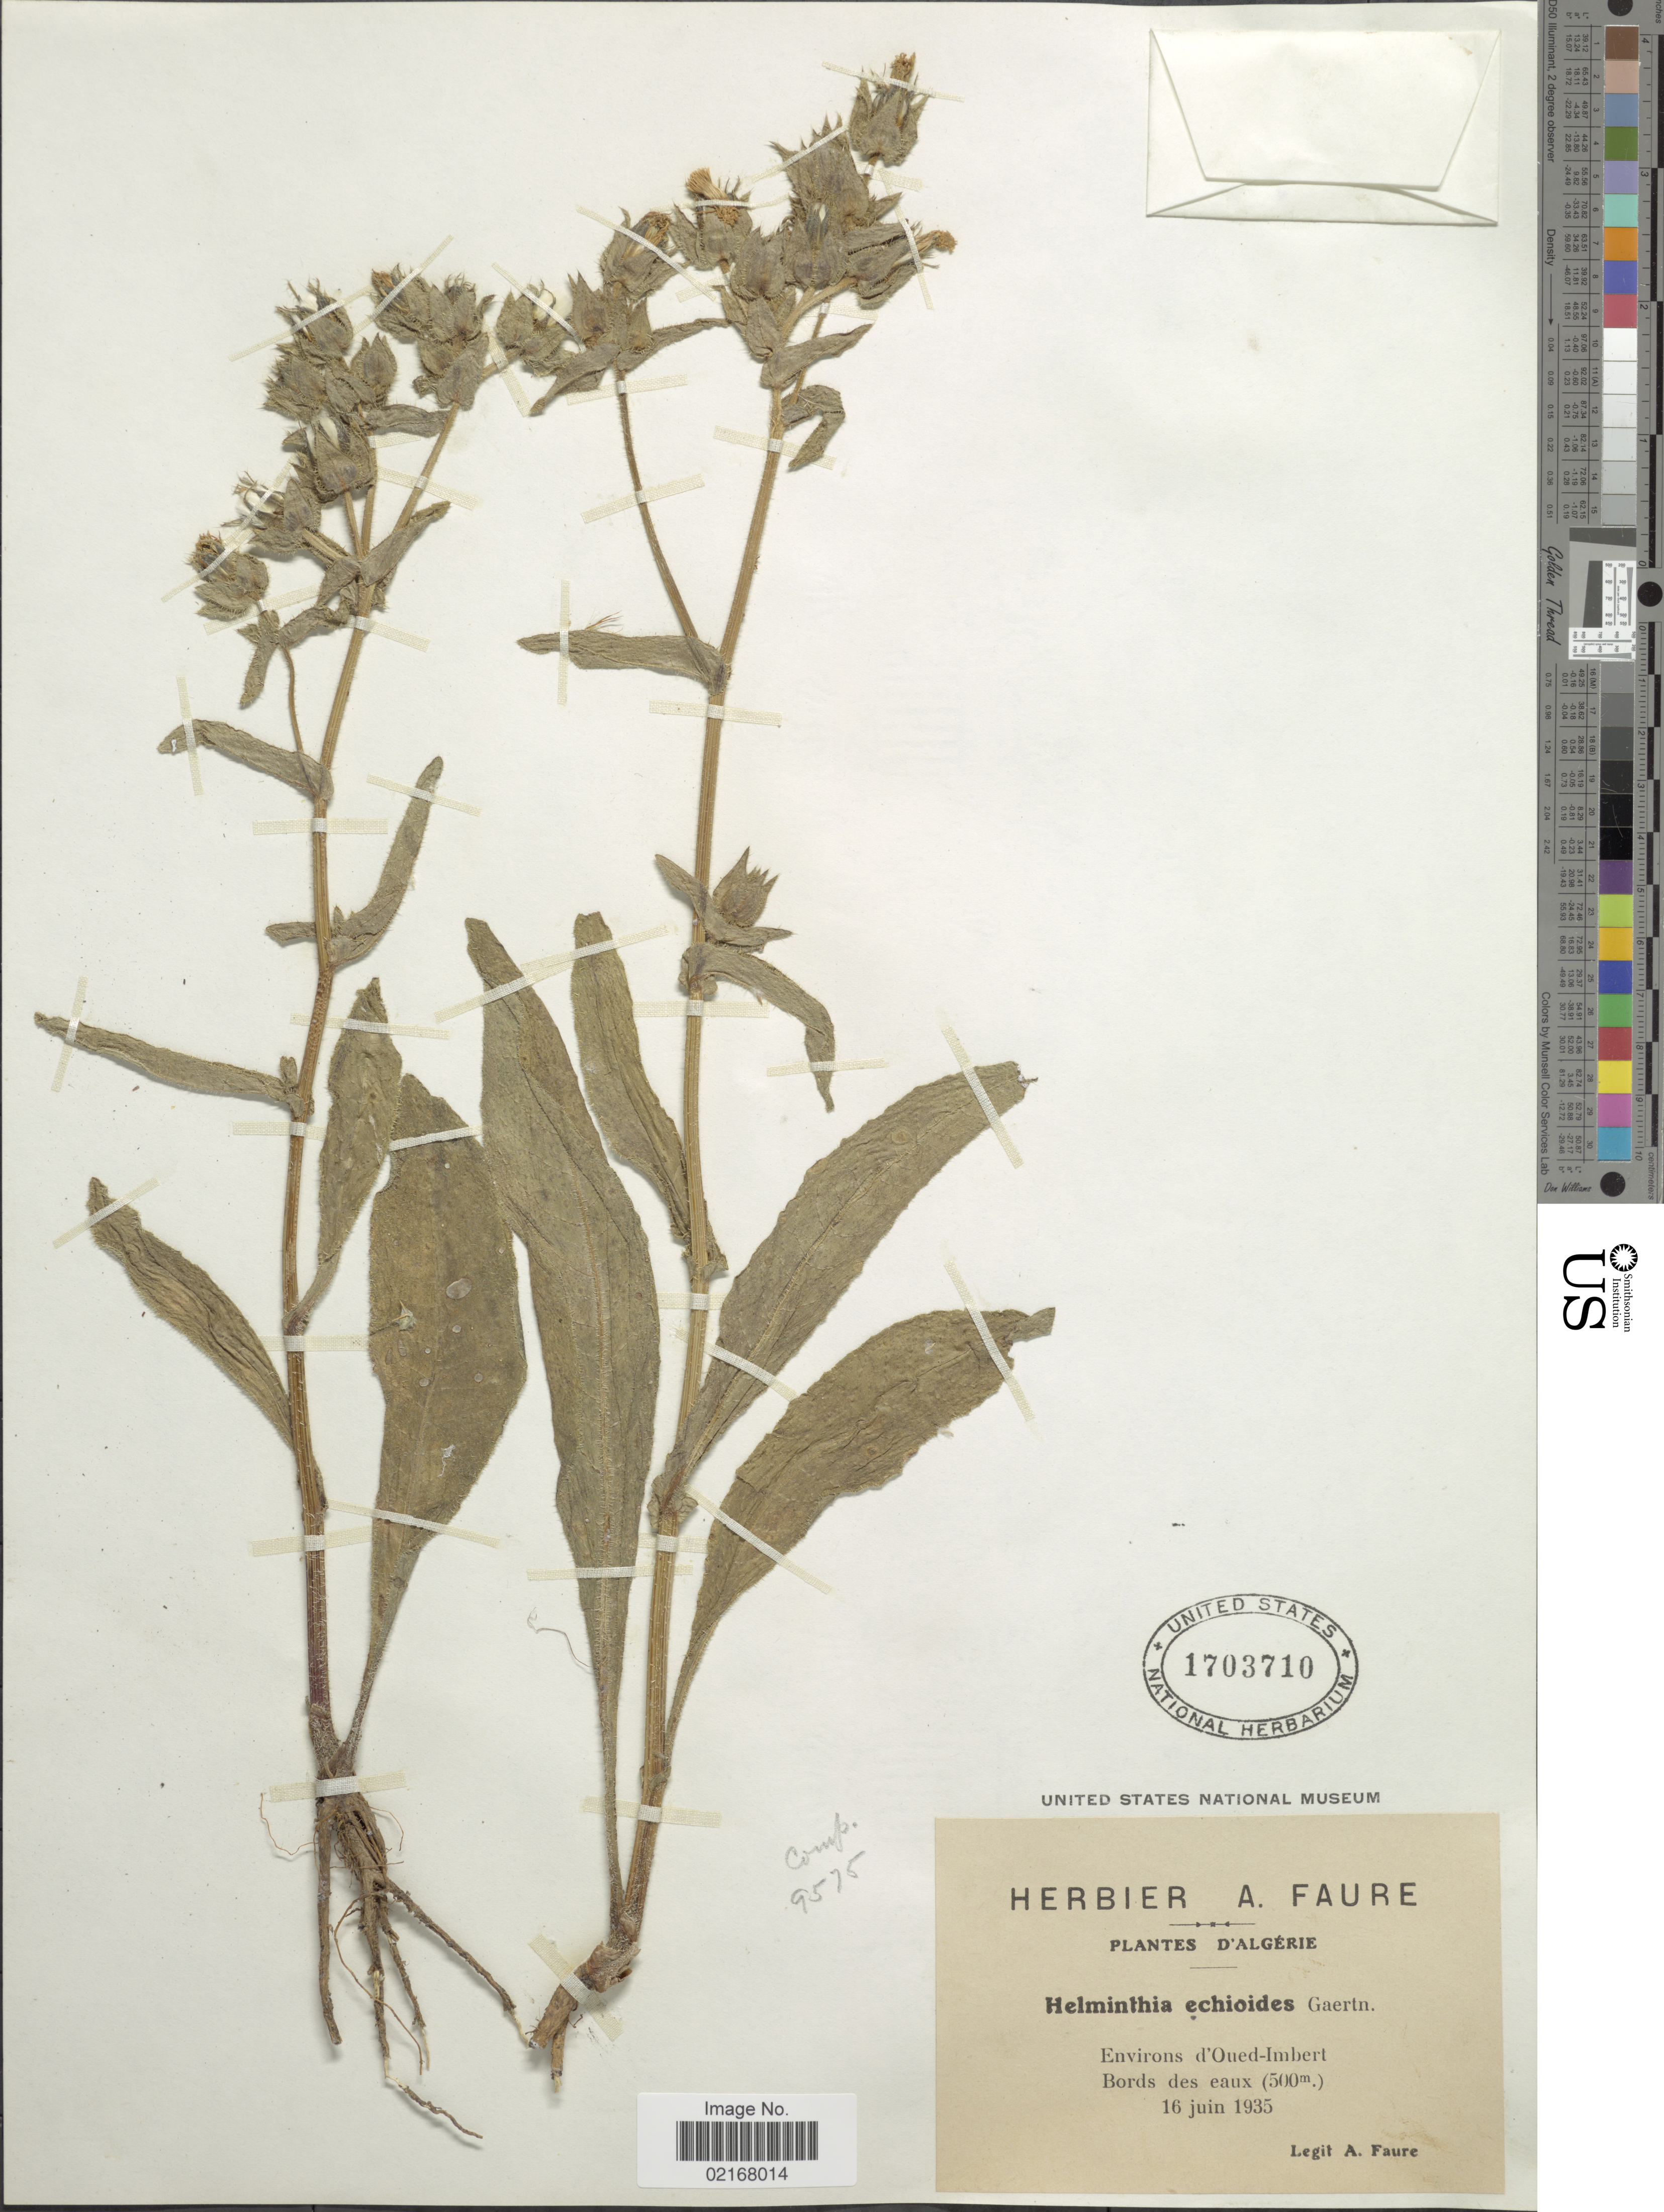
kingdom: Plantae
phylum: Tracheophyta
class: Magnoliopsida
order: Asterales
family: Asteraceae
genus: Helminthotheca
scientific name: Helminthotheca echioides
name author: (L.) Holub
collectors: A. Faure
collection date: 1935-06-16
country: Algeria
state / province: El Oued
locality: Environs d'Oued-Imbert. Bords des eaux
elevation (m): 500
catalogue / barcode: US 1703710